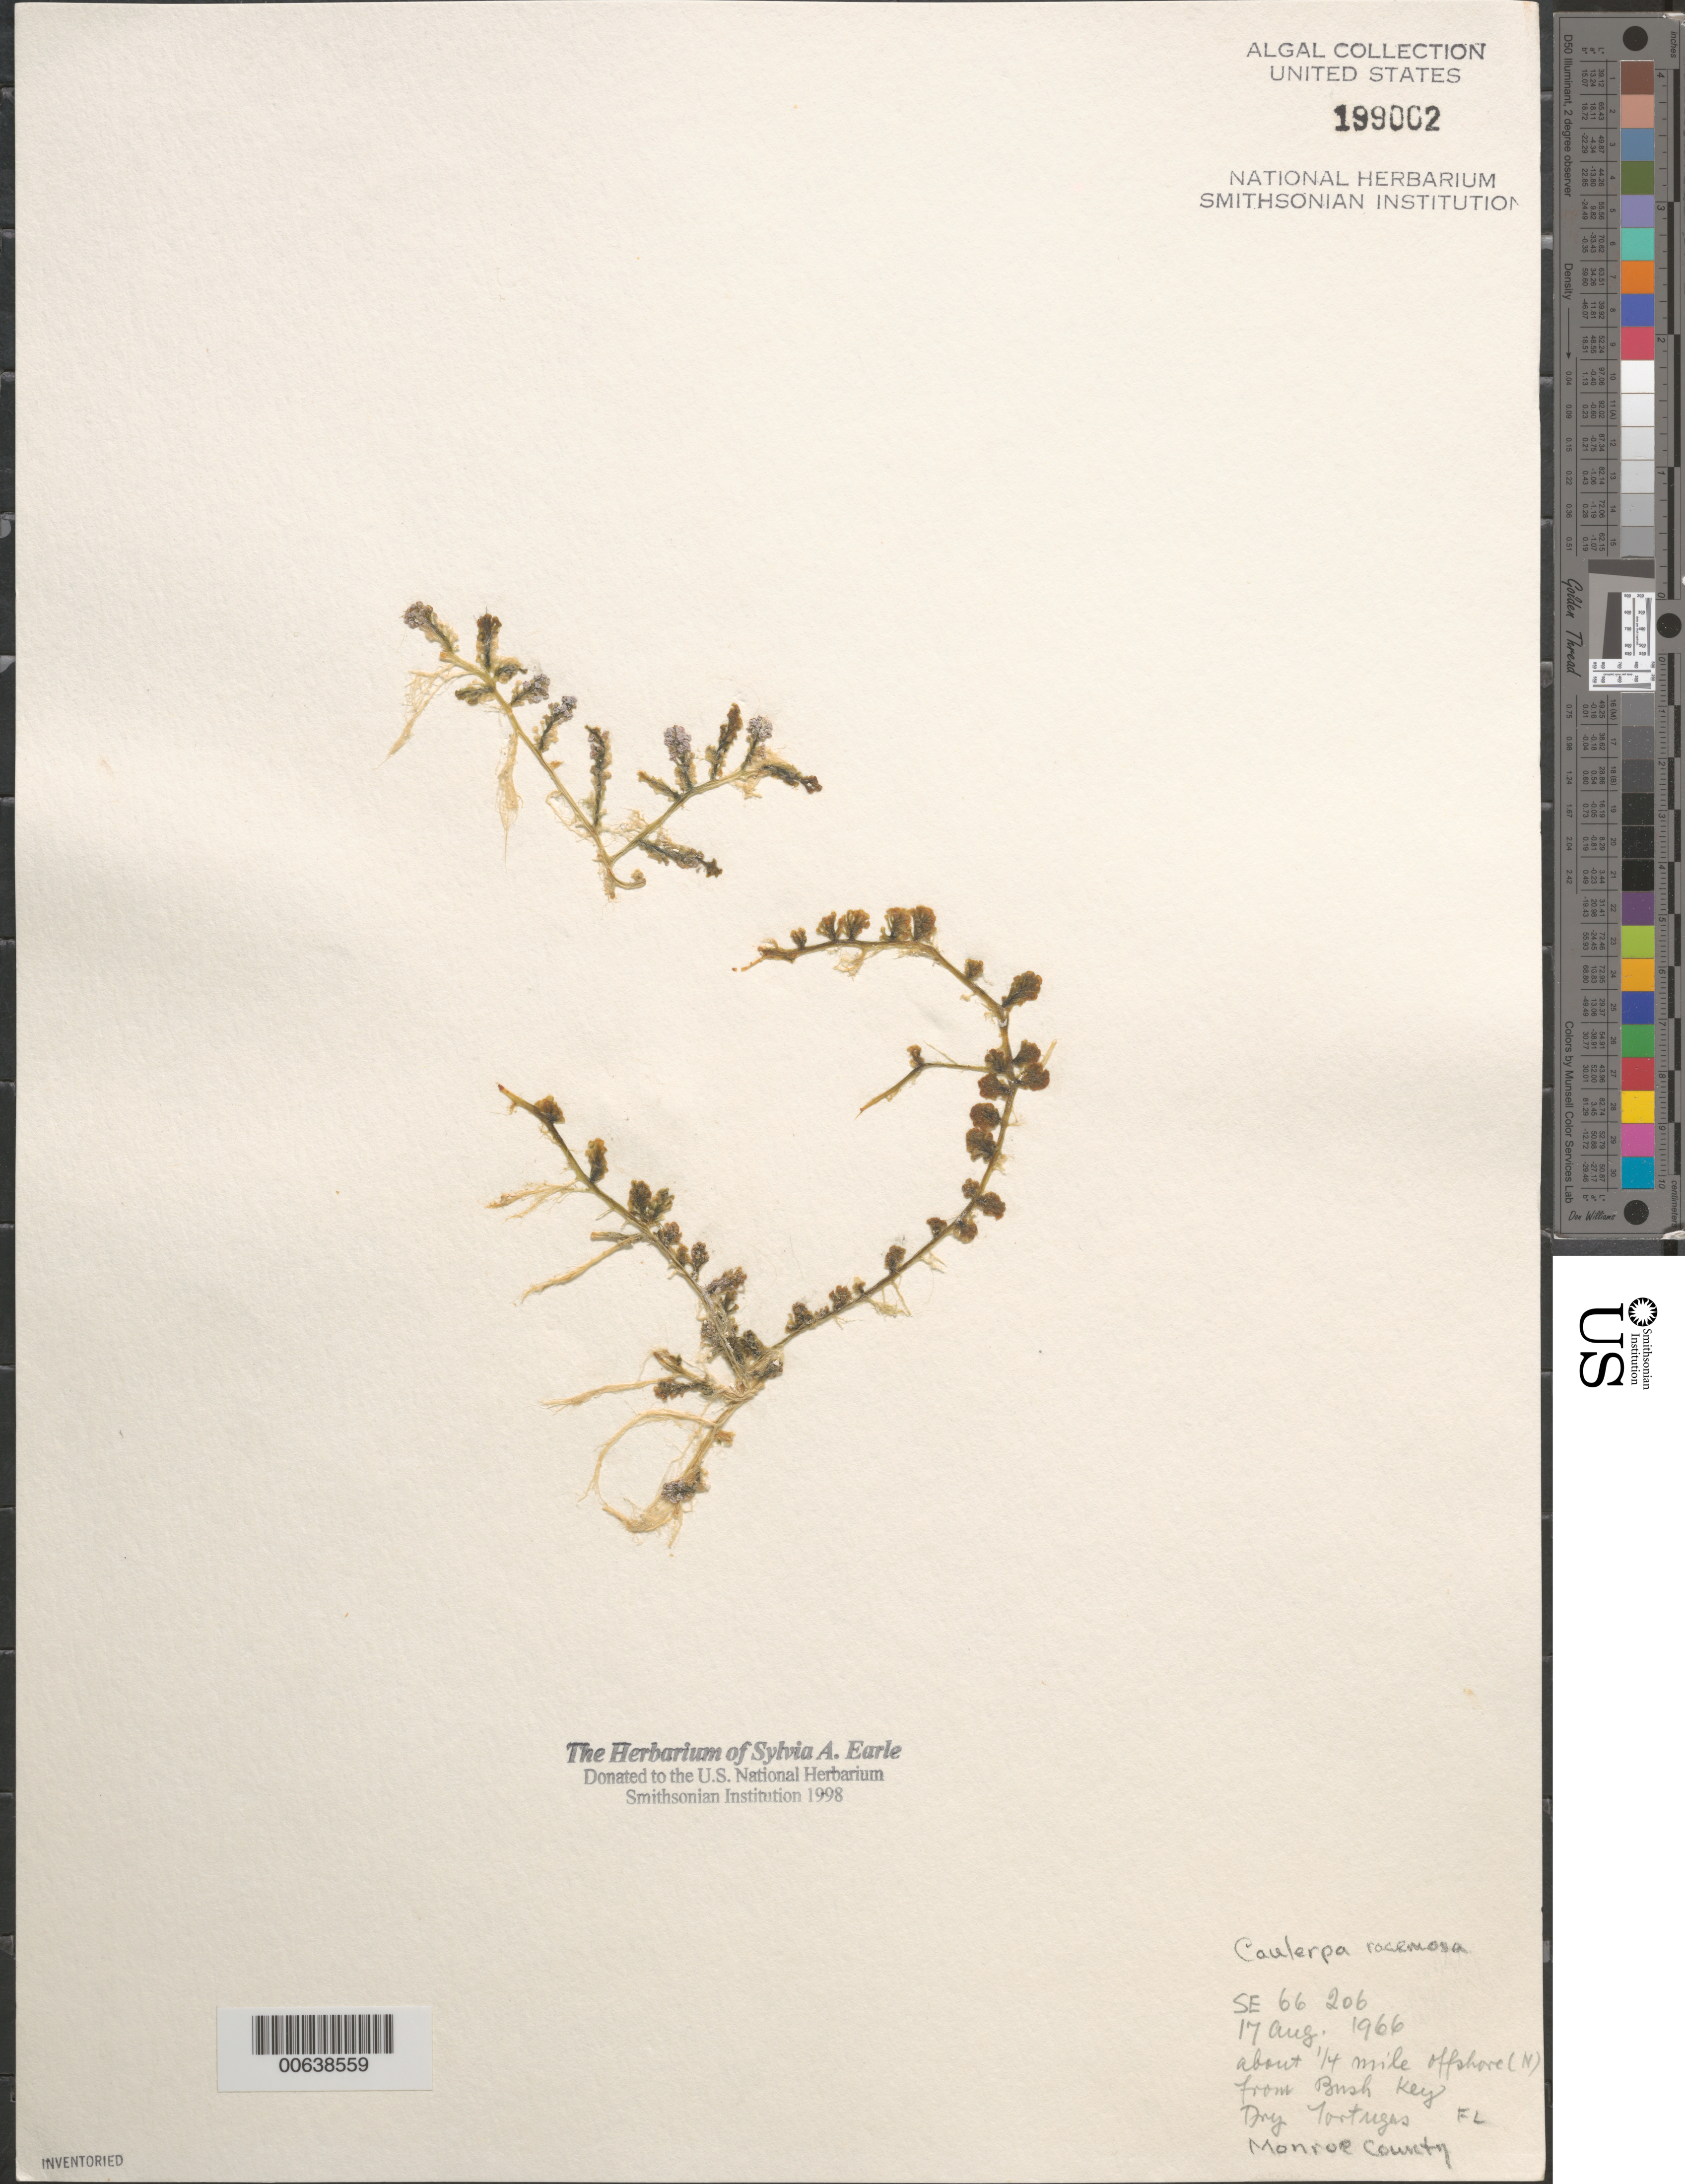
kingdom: Plantae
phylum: Chlorophyta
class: Ulvophyceae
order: Bryopsidales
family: Caulerpaceae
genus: Caulerpa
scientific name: Caulerpa racemosa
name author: (Forssk.) J. Agardh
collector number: SE 66206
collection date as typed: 17 Aug 1966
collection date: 1966-08-17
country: United States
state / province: Florida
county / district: Monroe County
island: Dry Tortugas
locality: Ca. 1/4th mile off (north of) Bush Key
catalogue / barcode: US 199002